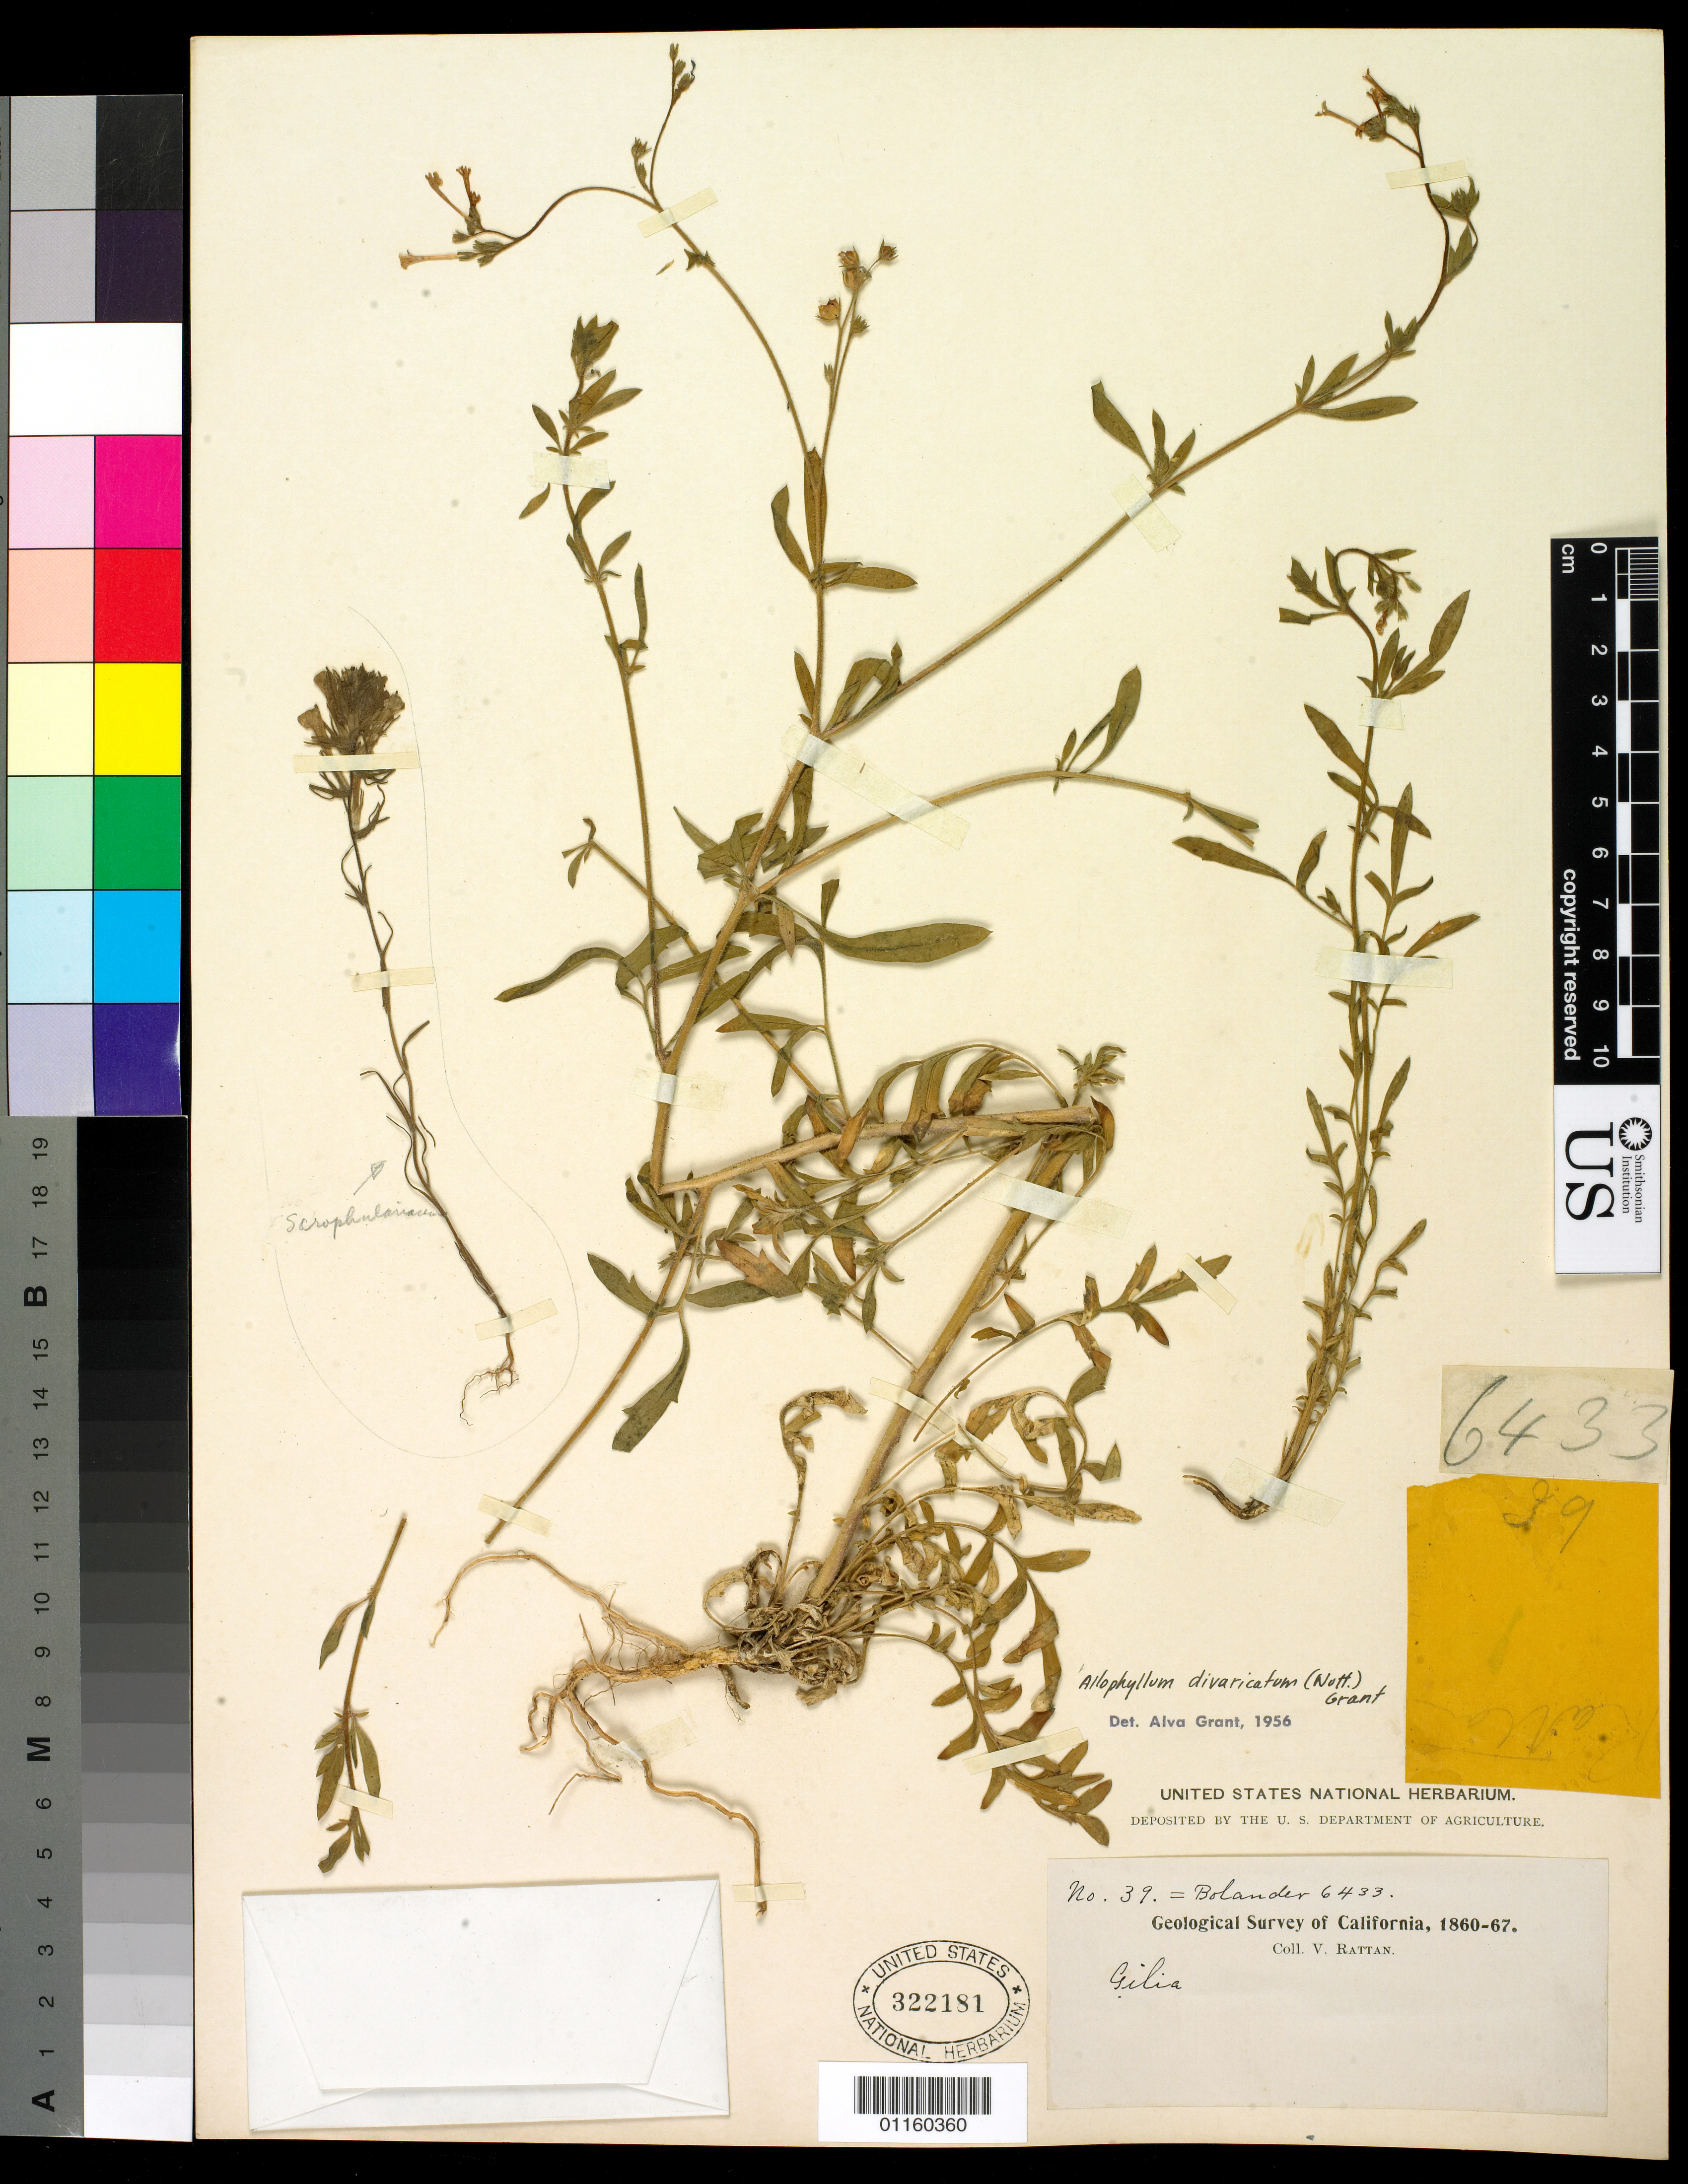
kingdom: Plantae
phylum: Tracheophyta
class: Magnoliopsida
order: Ericales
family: Polemoniaceae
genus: Allophyllum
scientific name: Allophyllum divaricatum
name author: (Nutt.) A.D. Grant & V.E. Grant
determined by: Grant, A.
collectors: V. Rattan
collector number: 39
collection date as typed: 1860 to -- --- 1867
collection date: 1860/1867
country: United States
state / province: California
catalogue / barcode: US 322181